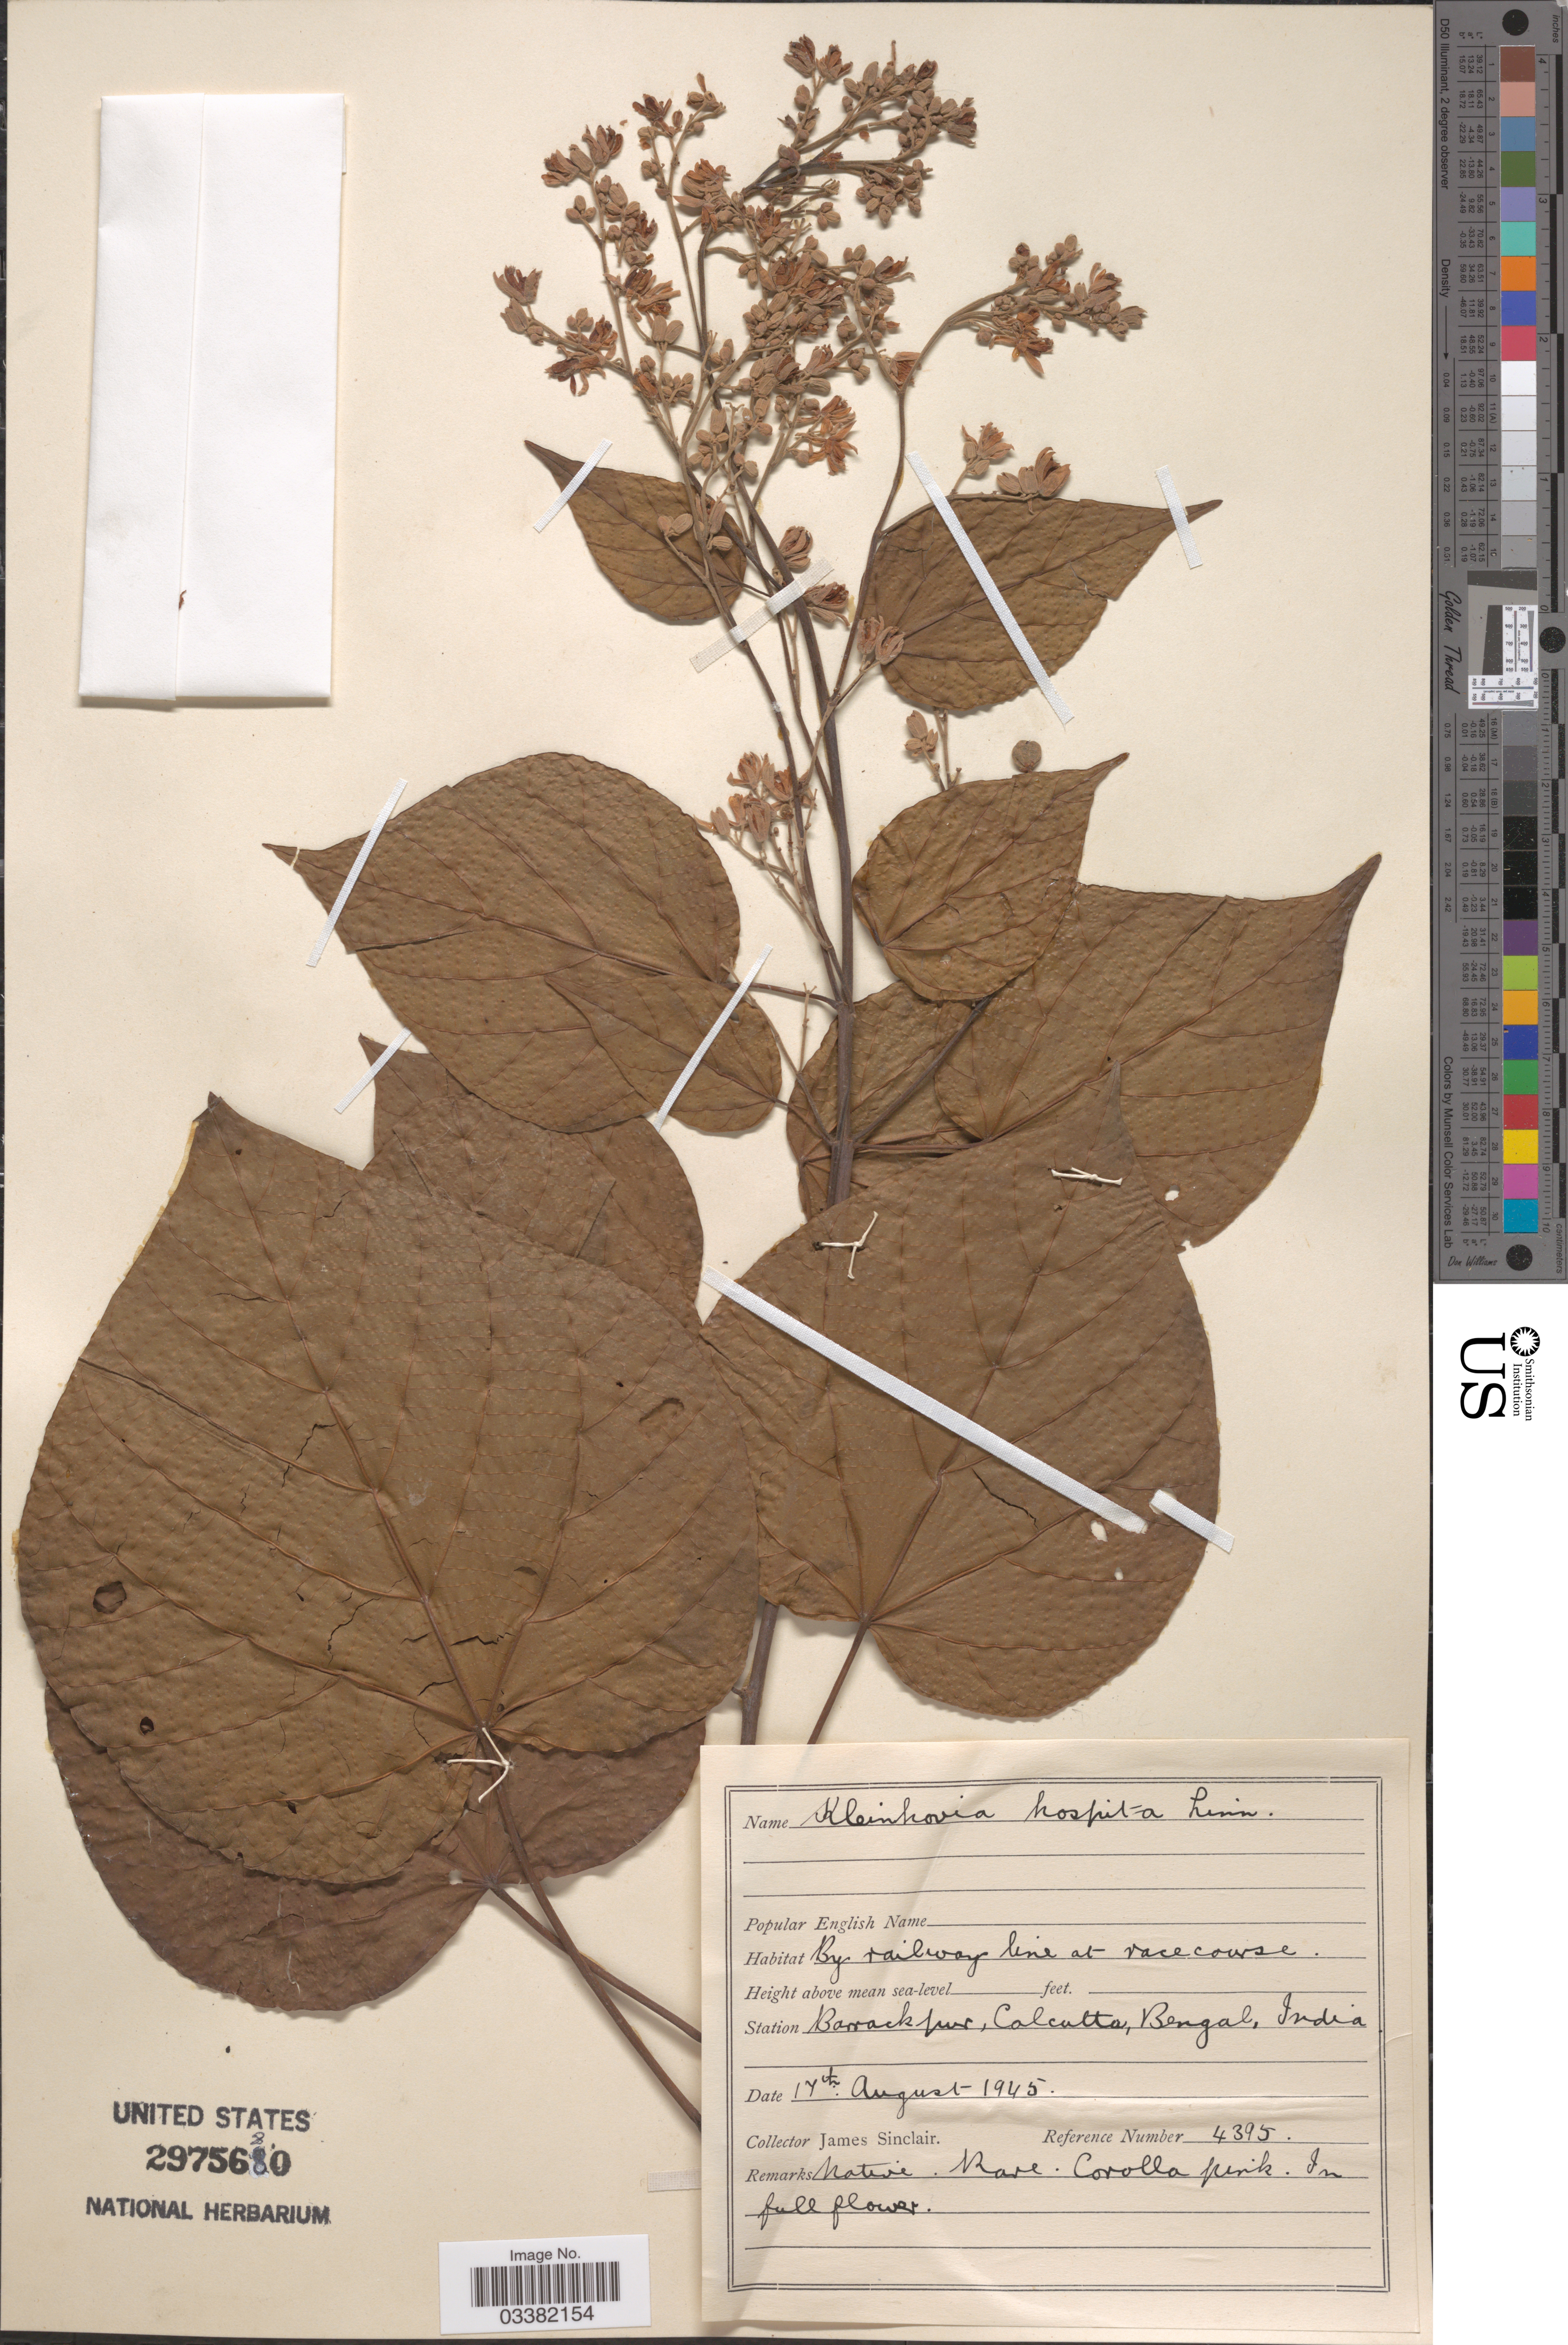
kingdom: Plantae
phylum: Tracheophyta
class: Magnoliopsida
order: Malvales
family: Malvaceae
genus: Kleinhovia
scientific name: Kleinhovia hospita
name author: L.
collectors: J. Sinclair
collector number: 4395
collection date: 1945-08-17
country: India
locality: Station Barrackpur, Calcutta, Bengal.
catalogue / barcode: US 2975680